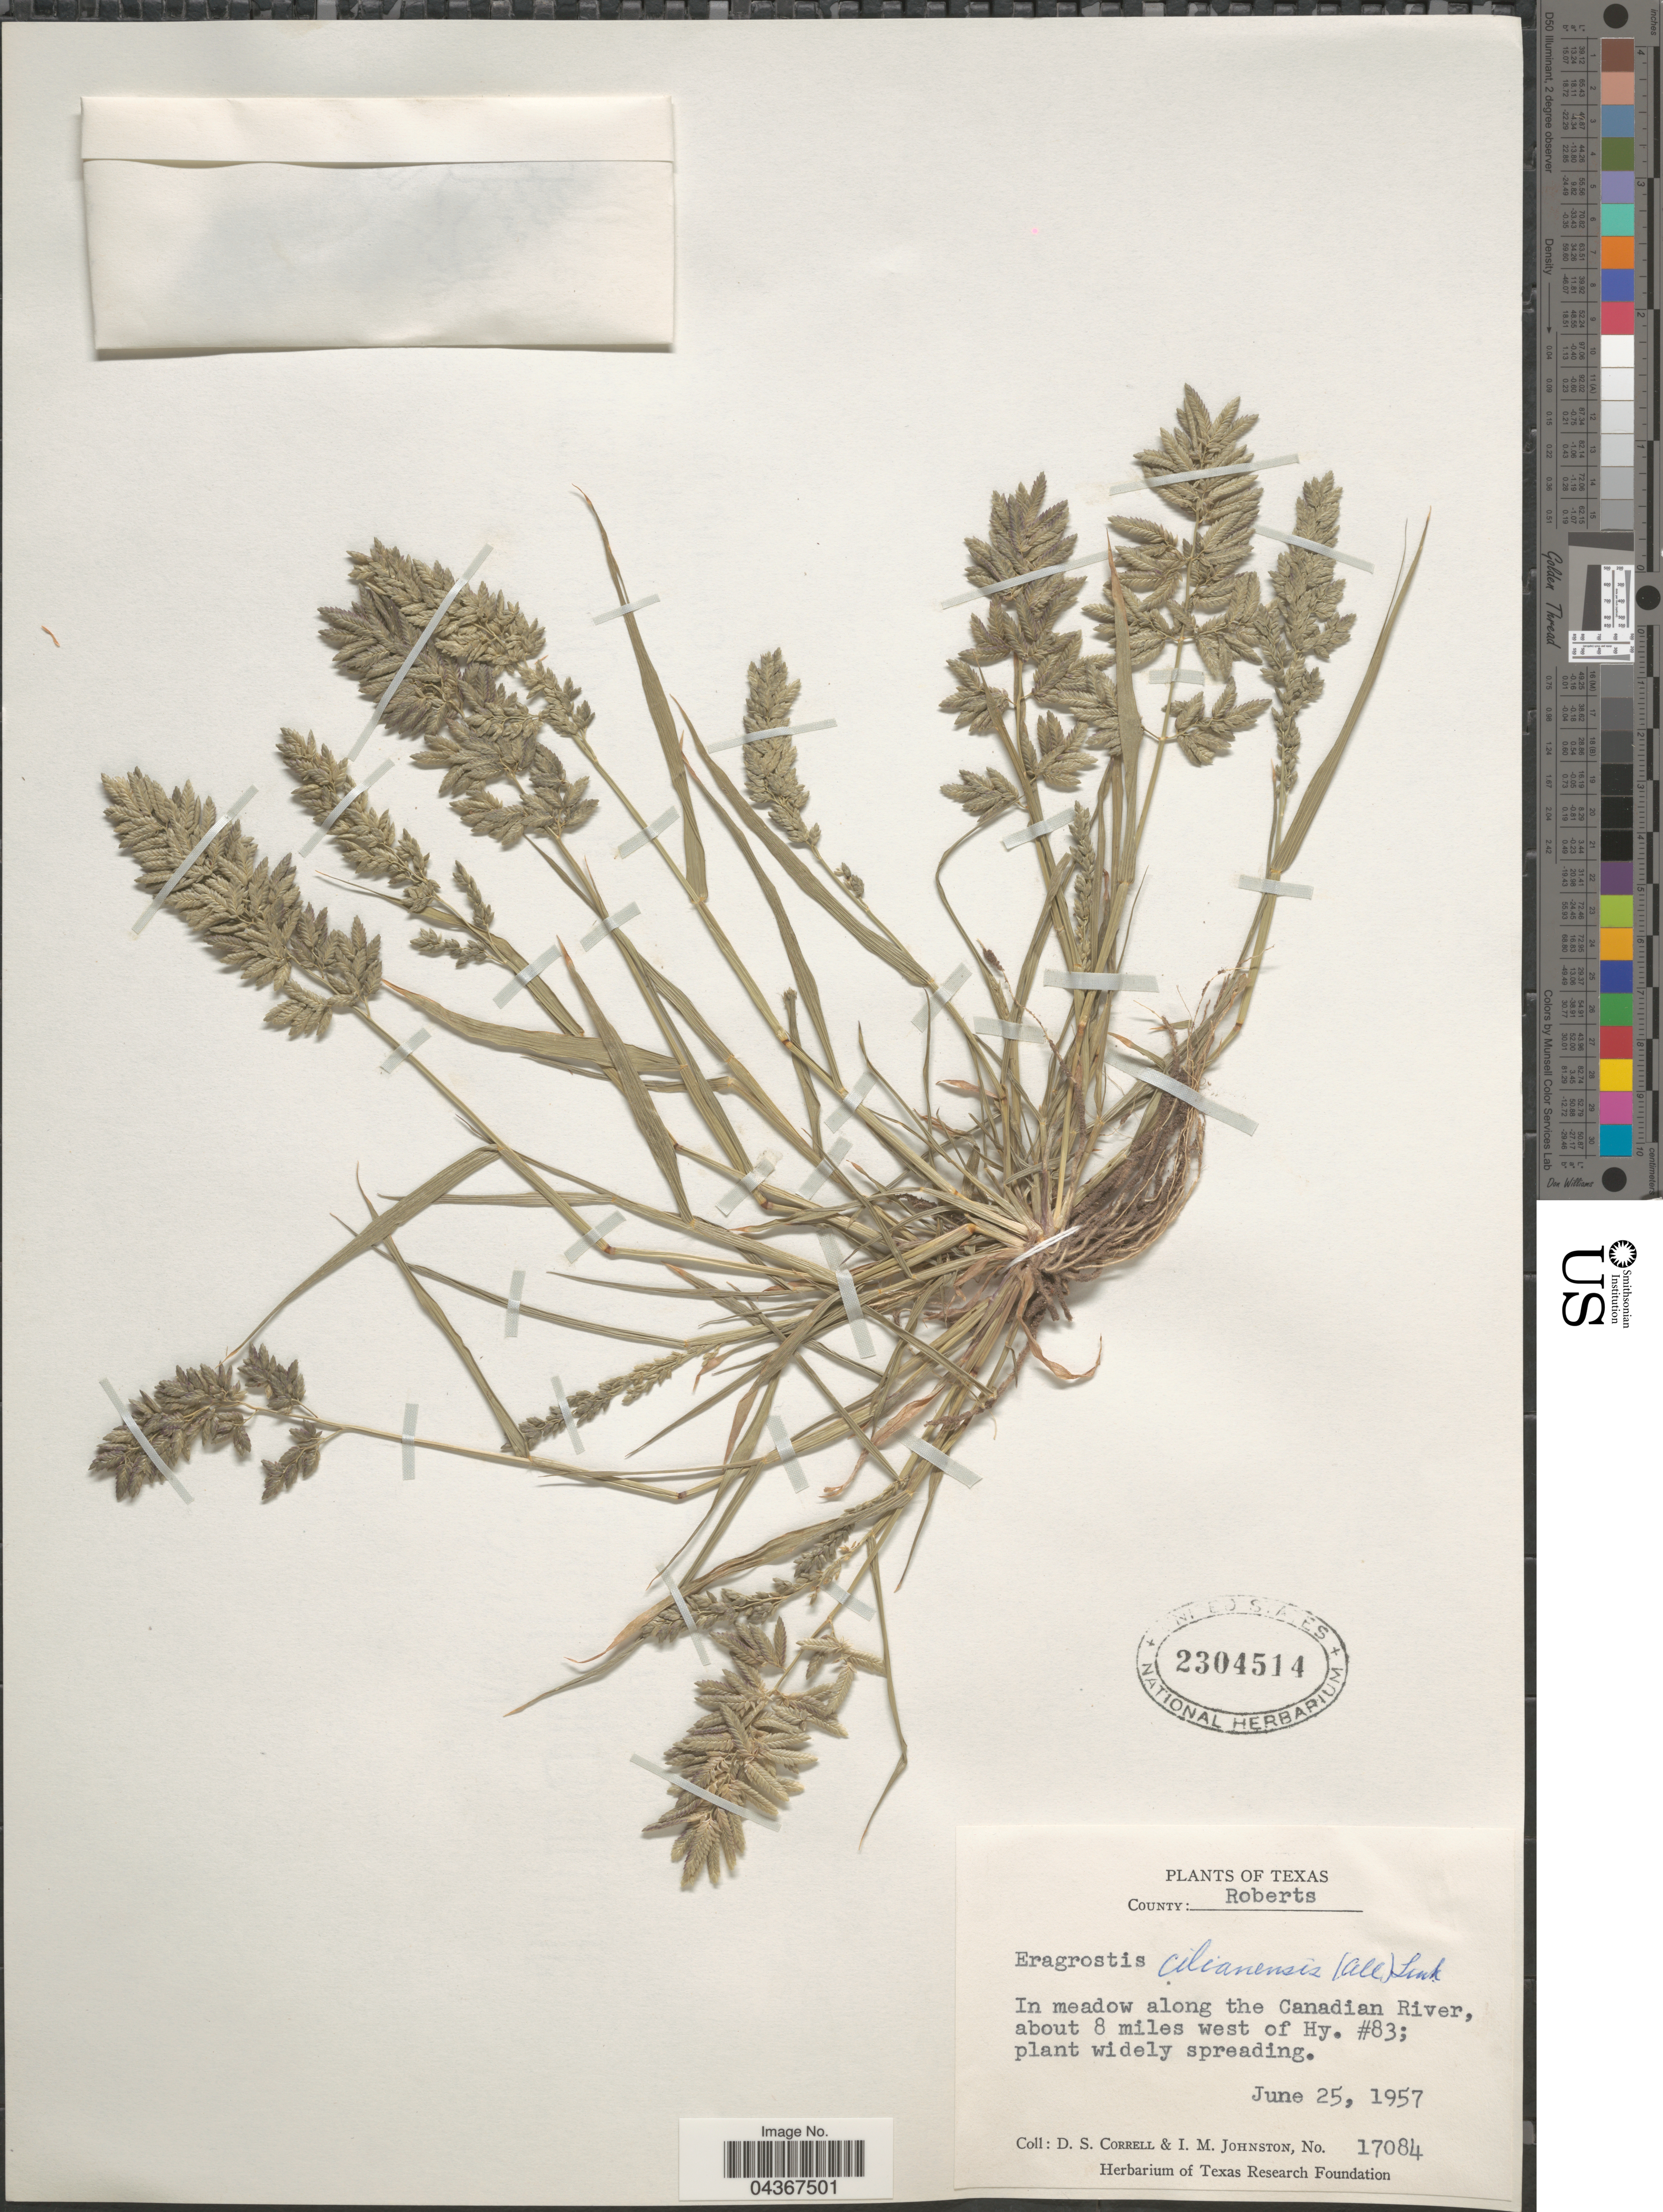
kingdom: Plantae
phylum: Tracheophyta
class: Liliopsida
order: Poales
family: Poaceae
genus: Eragrostis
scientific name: Eragrostis cilianensis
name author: (Bellardi) Vignolo ex Janch.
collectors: D. S. Correll & I.M. Johnston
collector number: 17084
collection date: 1957-06-25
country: United States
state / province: Texas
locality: County: Roberts. In meadow along the Canadian River, about 8 miles west of Hy. #83.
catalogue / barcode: US 2304514